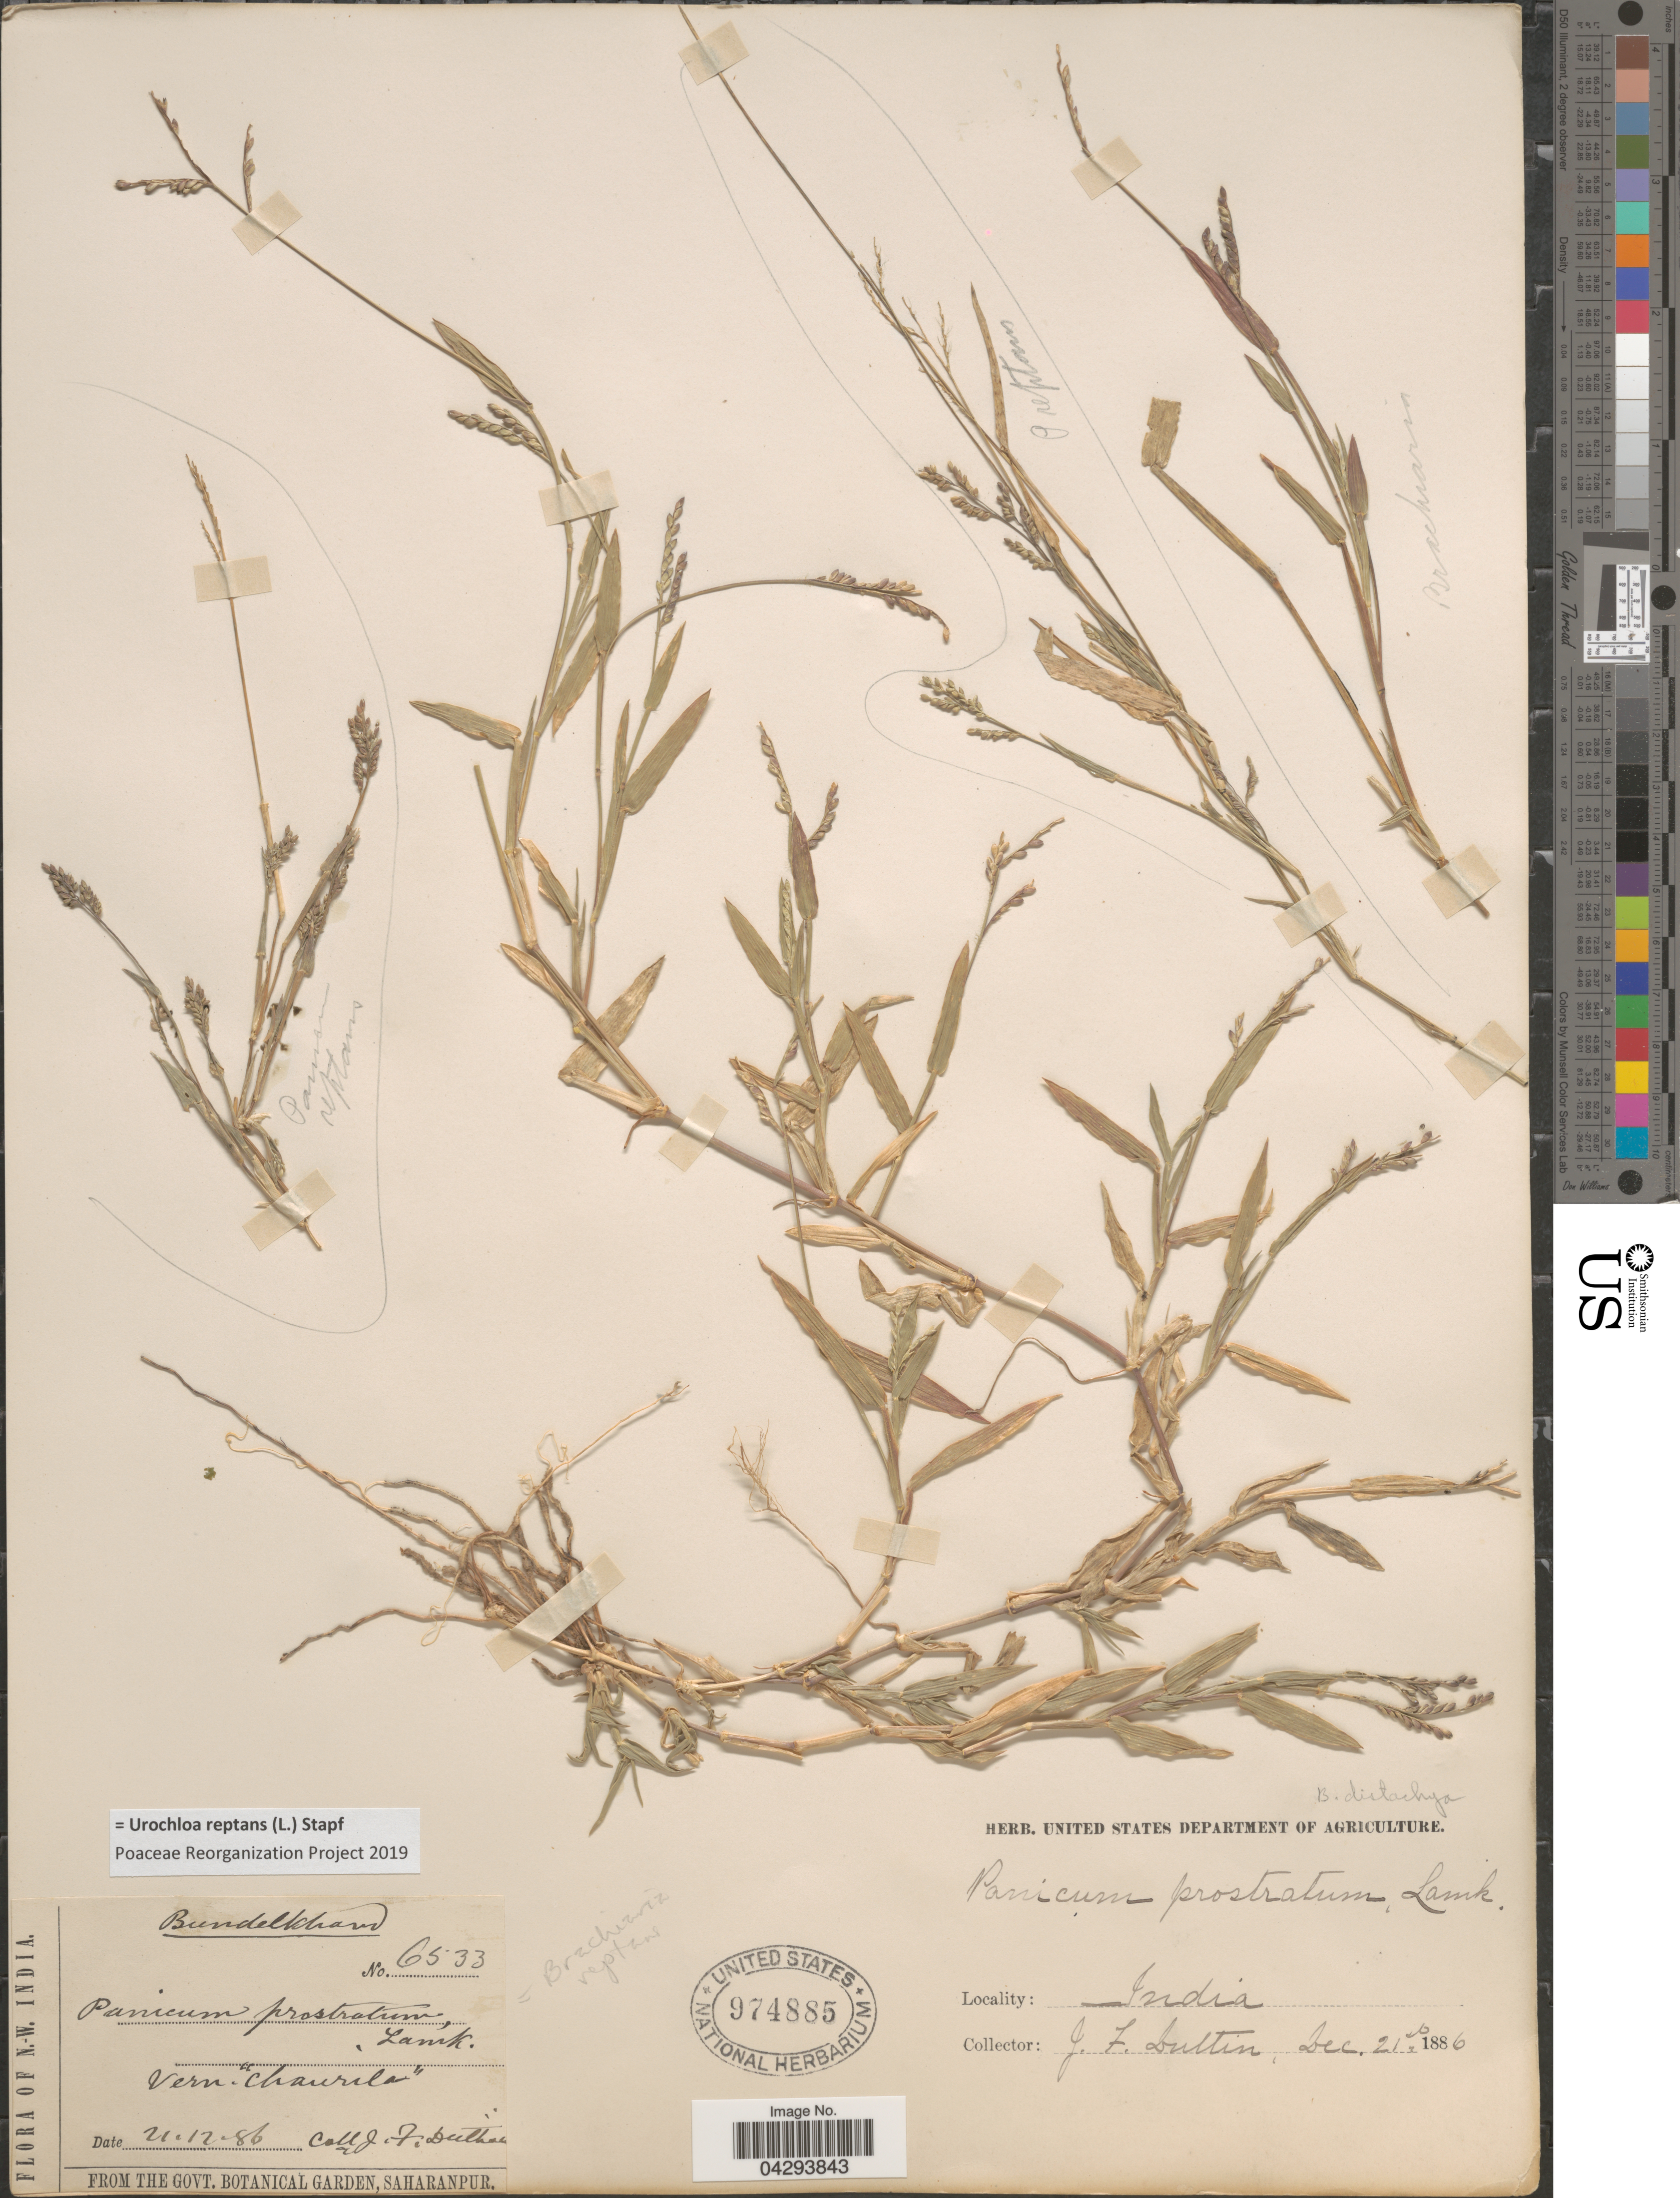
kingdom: Plantae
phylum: Tracheophyta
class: Liliopsida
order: Poales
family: Poaceae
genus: Urochloa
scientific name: Urochloa reptans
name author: (L.) Stapf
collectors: J. F. Duthie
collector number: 6533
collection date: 1886-12-21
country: India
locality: N.W. India. Bundeldram.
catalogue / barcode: US 974885